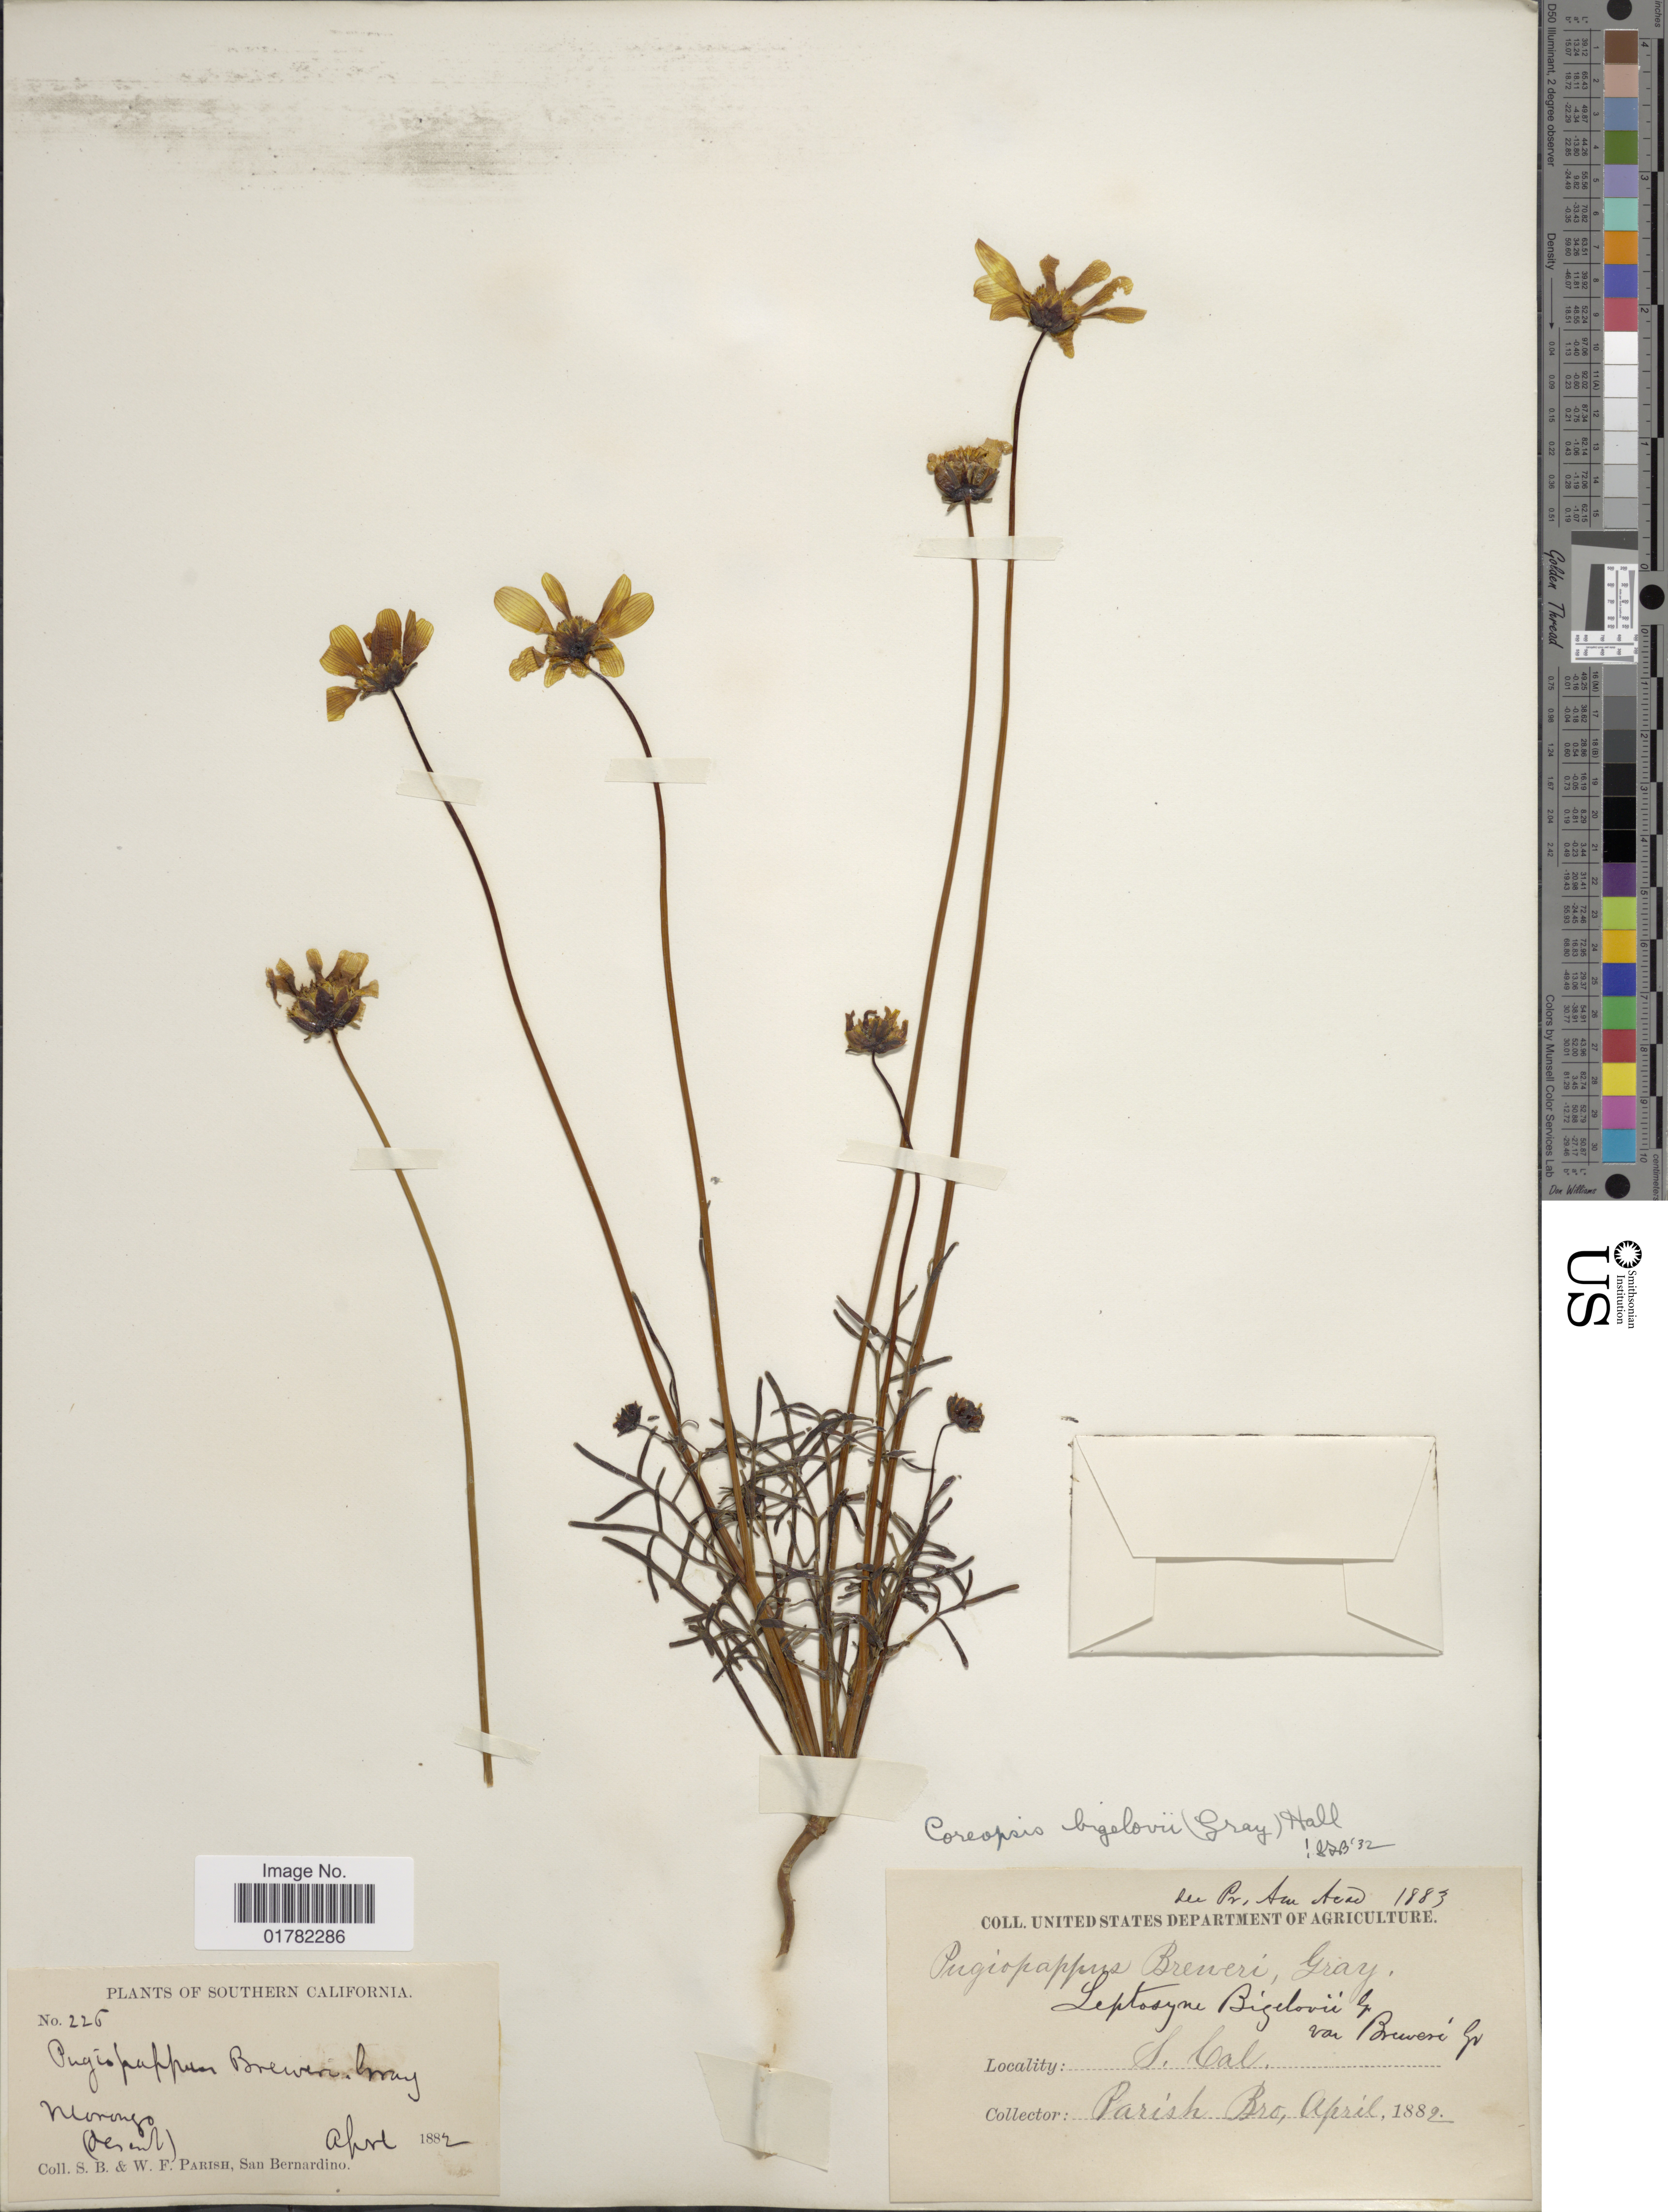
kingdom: Plantae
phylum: Tracheophyta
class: Magnoliopsida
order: Asterales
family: Asteraceae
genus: Coreopsis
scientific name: Coreopsis bigelovii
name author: (A. Gray) Voss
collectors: Parish Bros., S. B. Parish & W. F. Parish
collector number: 226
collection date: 1882-04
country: United States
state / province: California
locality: Southern California, Morongo (desert).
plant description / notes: Corrected "Neorongo" to "Morongo (desert)."